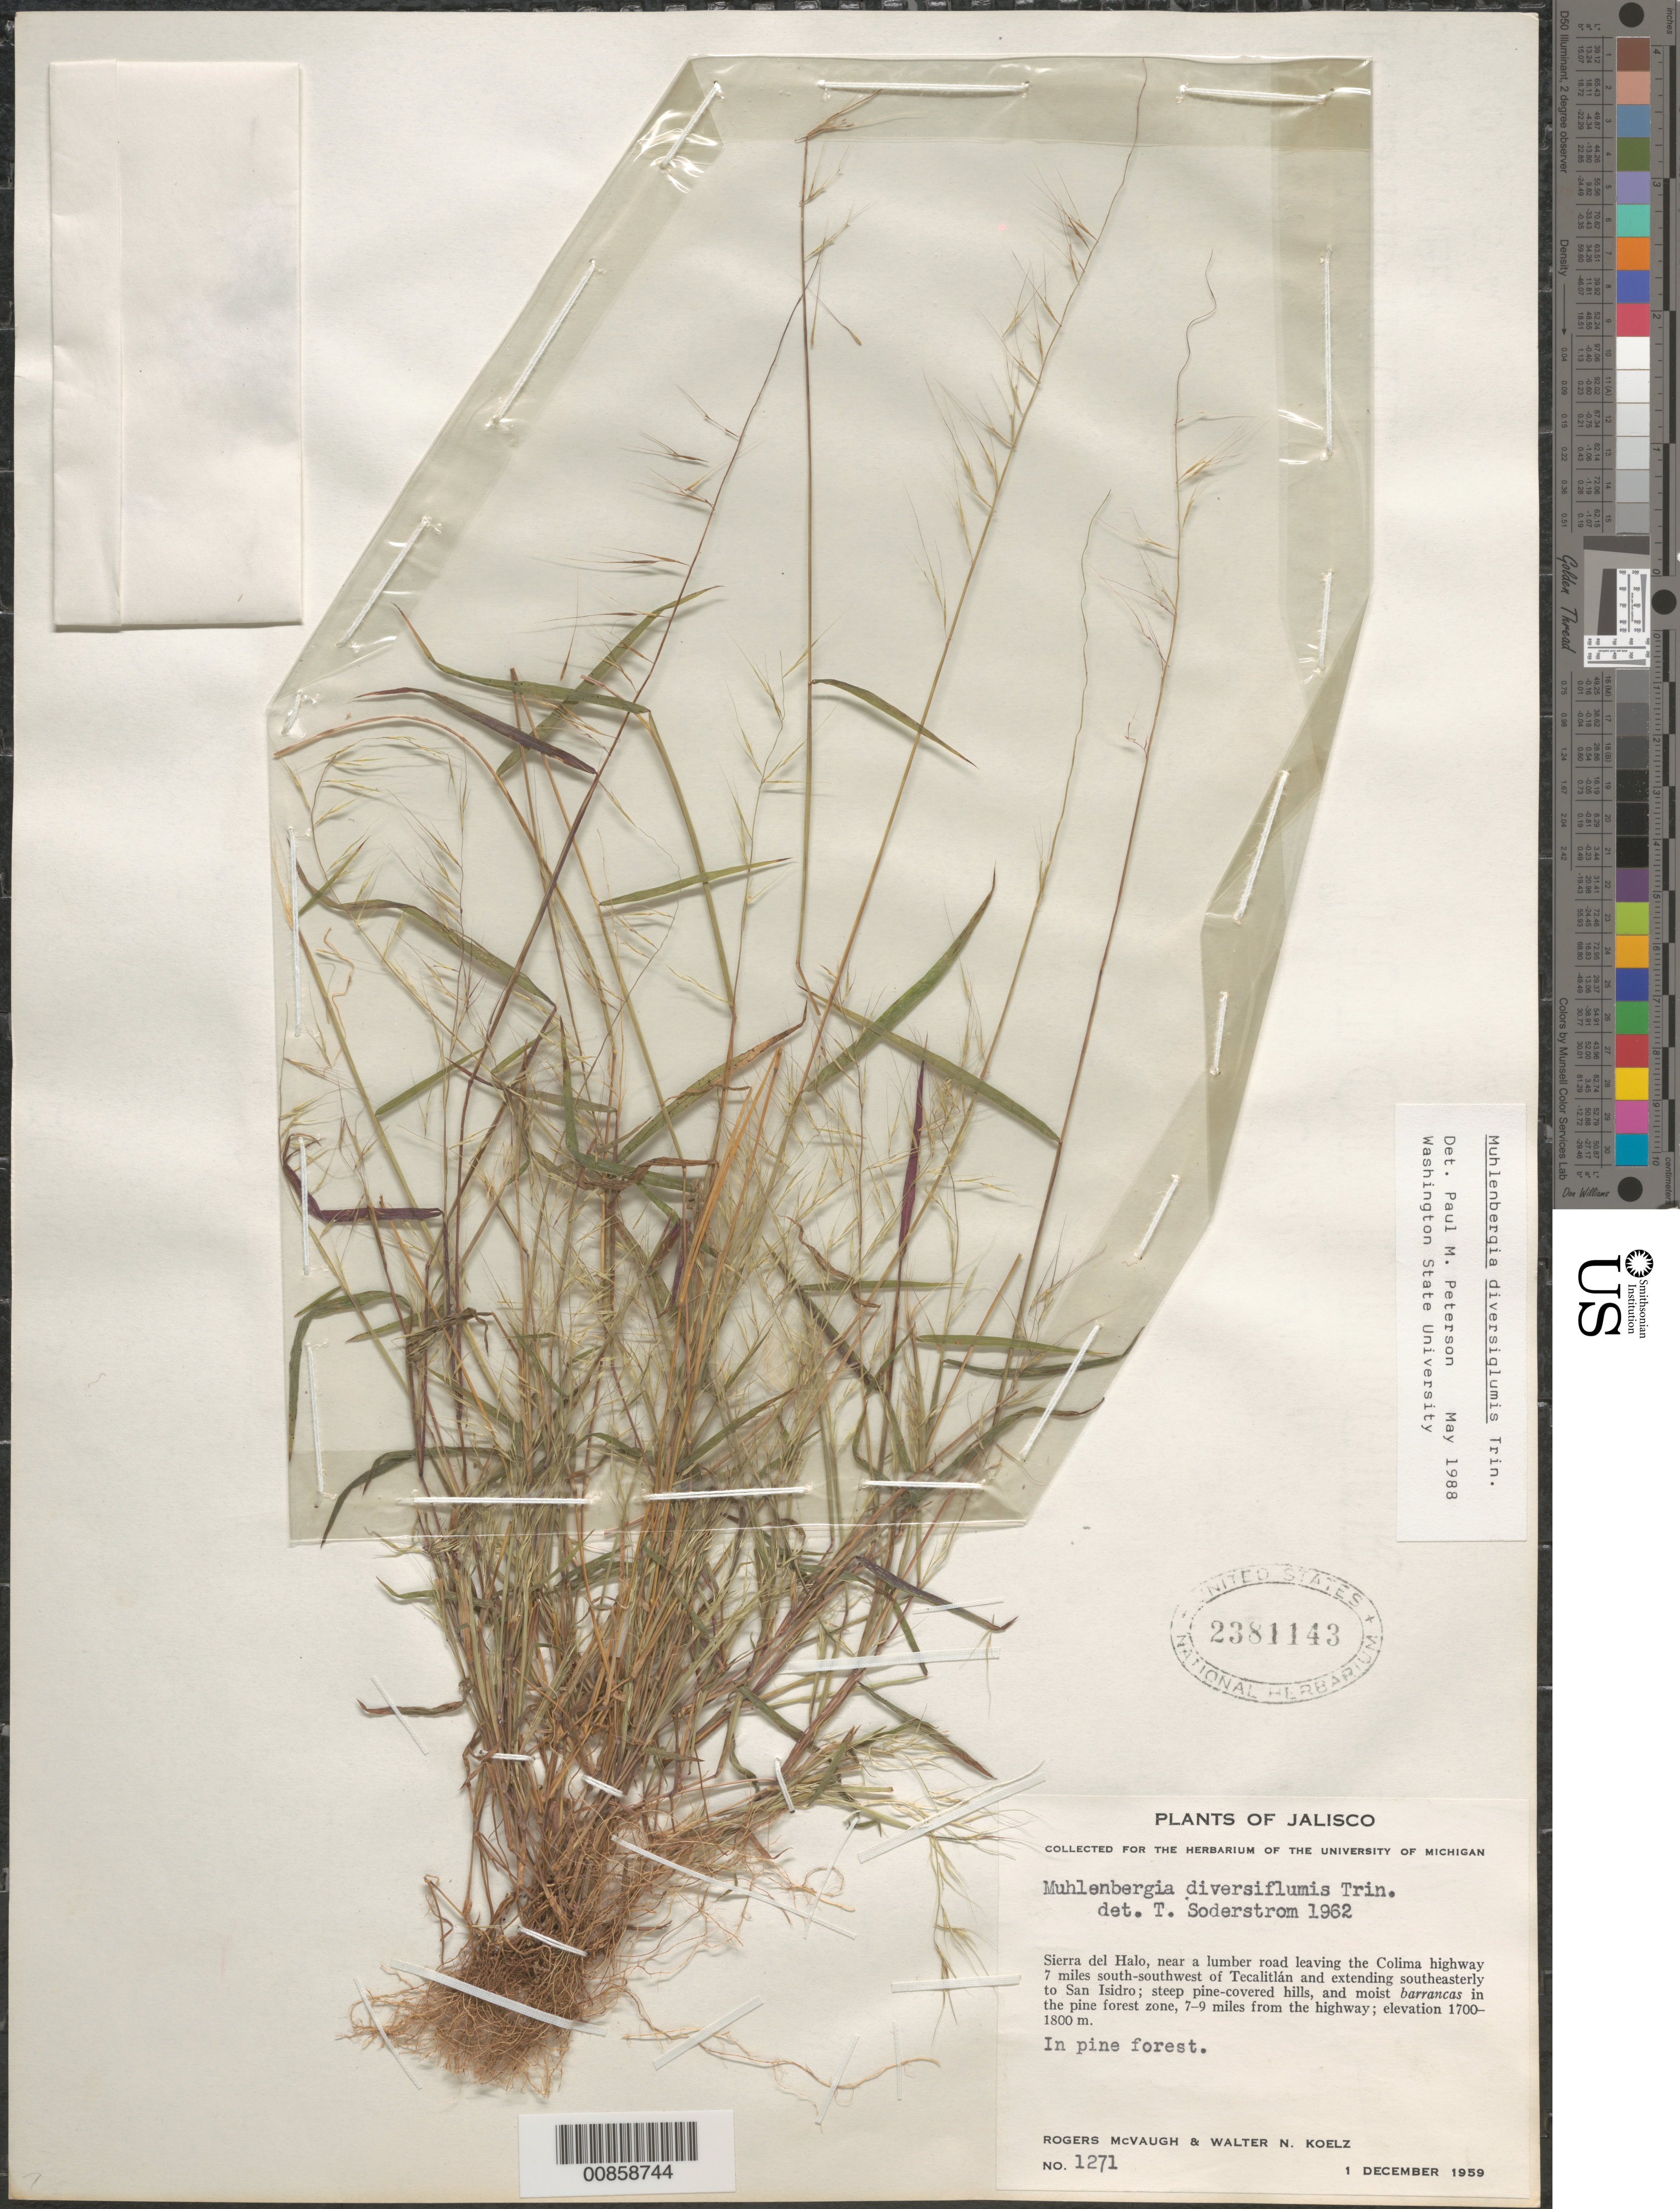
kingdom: Plantae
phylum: Tracheophyta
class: Liliopsida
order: Poales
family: Poaceae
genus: Muhlenbergia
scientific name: Muhlenbergia diversiglumis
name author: Trin.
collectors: R. McVaugh & W. N. Koelz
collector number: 1271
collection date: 1959-12-01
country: Mexico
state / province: Jalisco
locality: Sierra del Halo, near a lumber road leaving the Colima highway 7 miles south-southwest of Tecalitlán and extending southeasterly to San Isidro; steep pine-covered hills, and moist barrancas in the pine forest zone, 7-9 miles from the highway.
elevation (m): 1700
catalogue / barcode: US 2381143